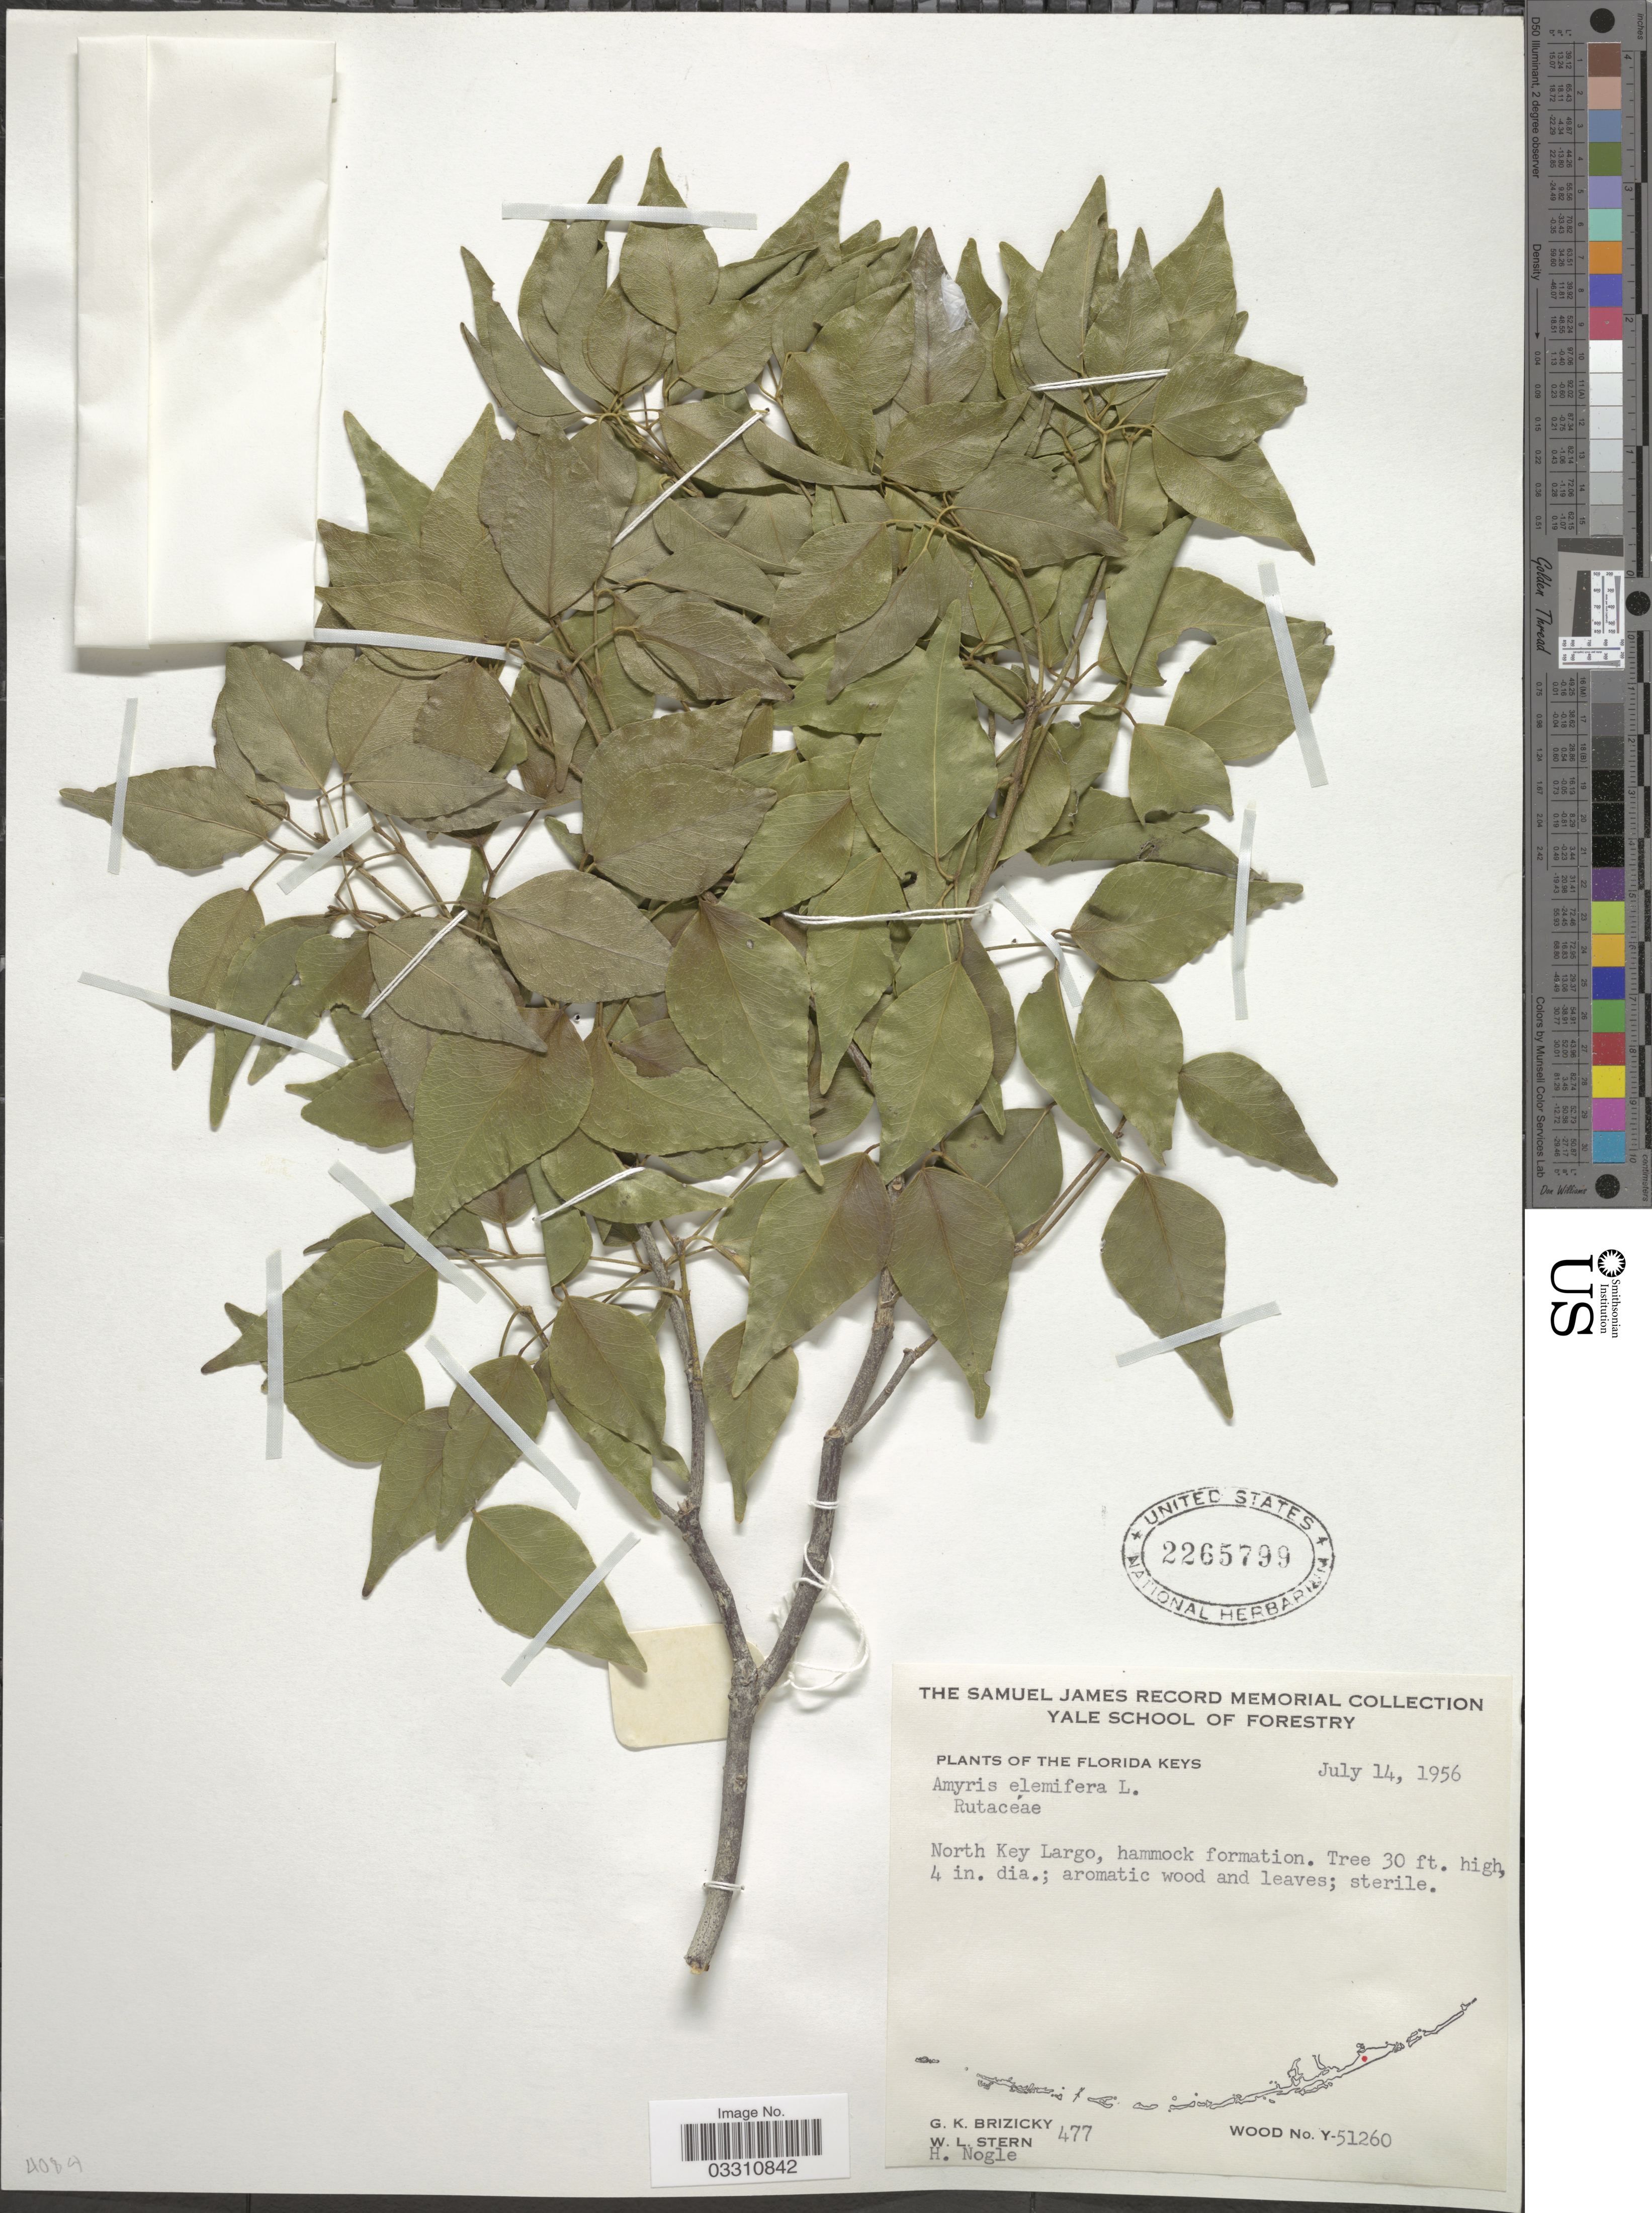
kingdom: Plantae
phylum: Tracheophyta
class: Magnoliopsida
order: Sapindales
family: Rutaceae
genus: Amyris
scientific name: Amyris elemifera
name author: L.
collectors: G. K. Brizicky, W. L. Stern & H. Nogle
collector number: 477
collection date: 1956-06-14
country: United States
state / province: Florida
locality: Florida Keys, North Key Largo.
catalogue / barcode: US 2265799